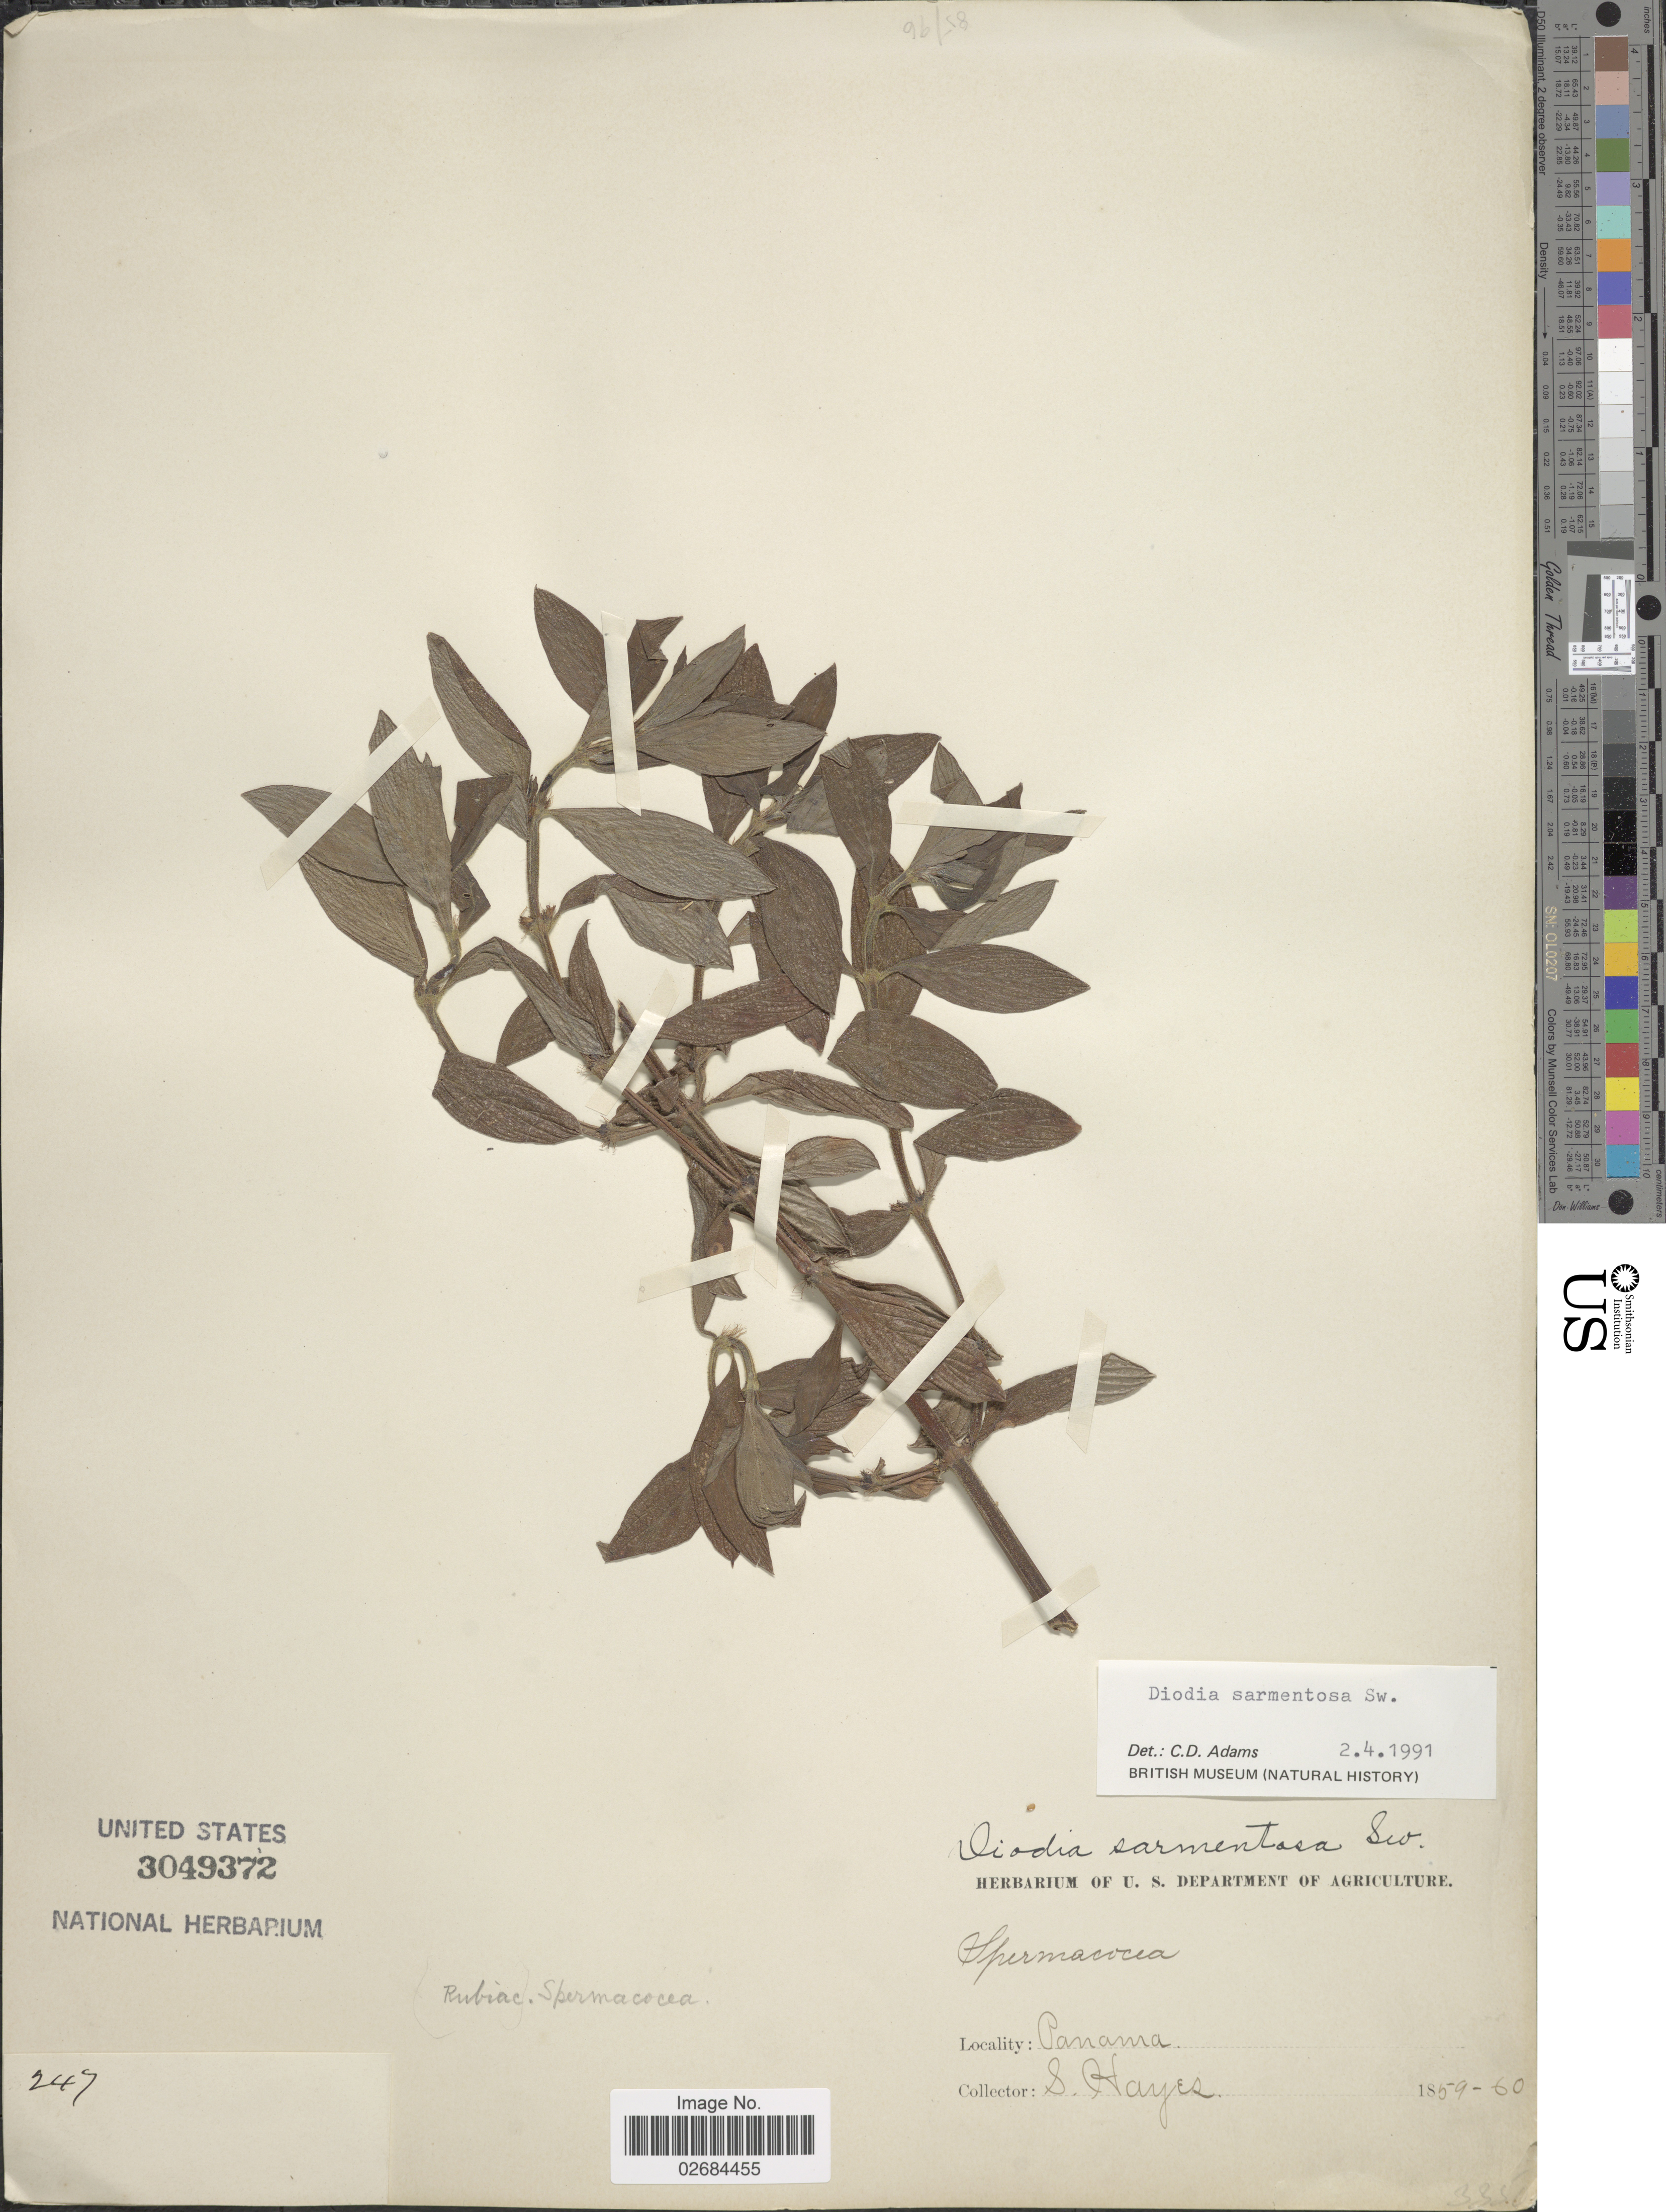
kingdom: Plantae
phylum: Tracheophyta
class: Magnoliopsida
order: Gentianales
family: Rubiaceae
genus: Diodia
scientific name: Diodia sarmentosa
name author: Sw.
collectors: S. Hayes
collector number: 247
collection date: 1859/1860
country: Panama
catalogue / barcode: US 3049372